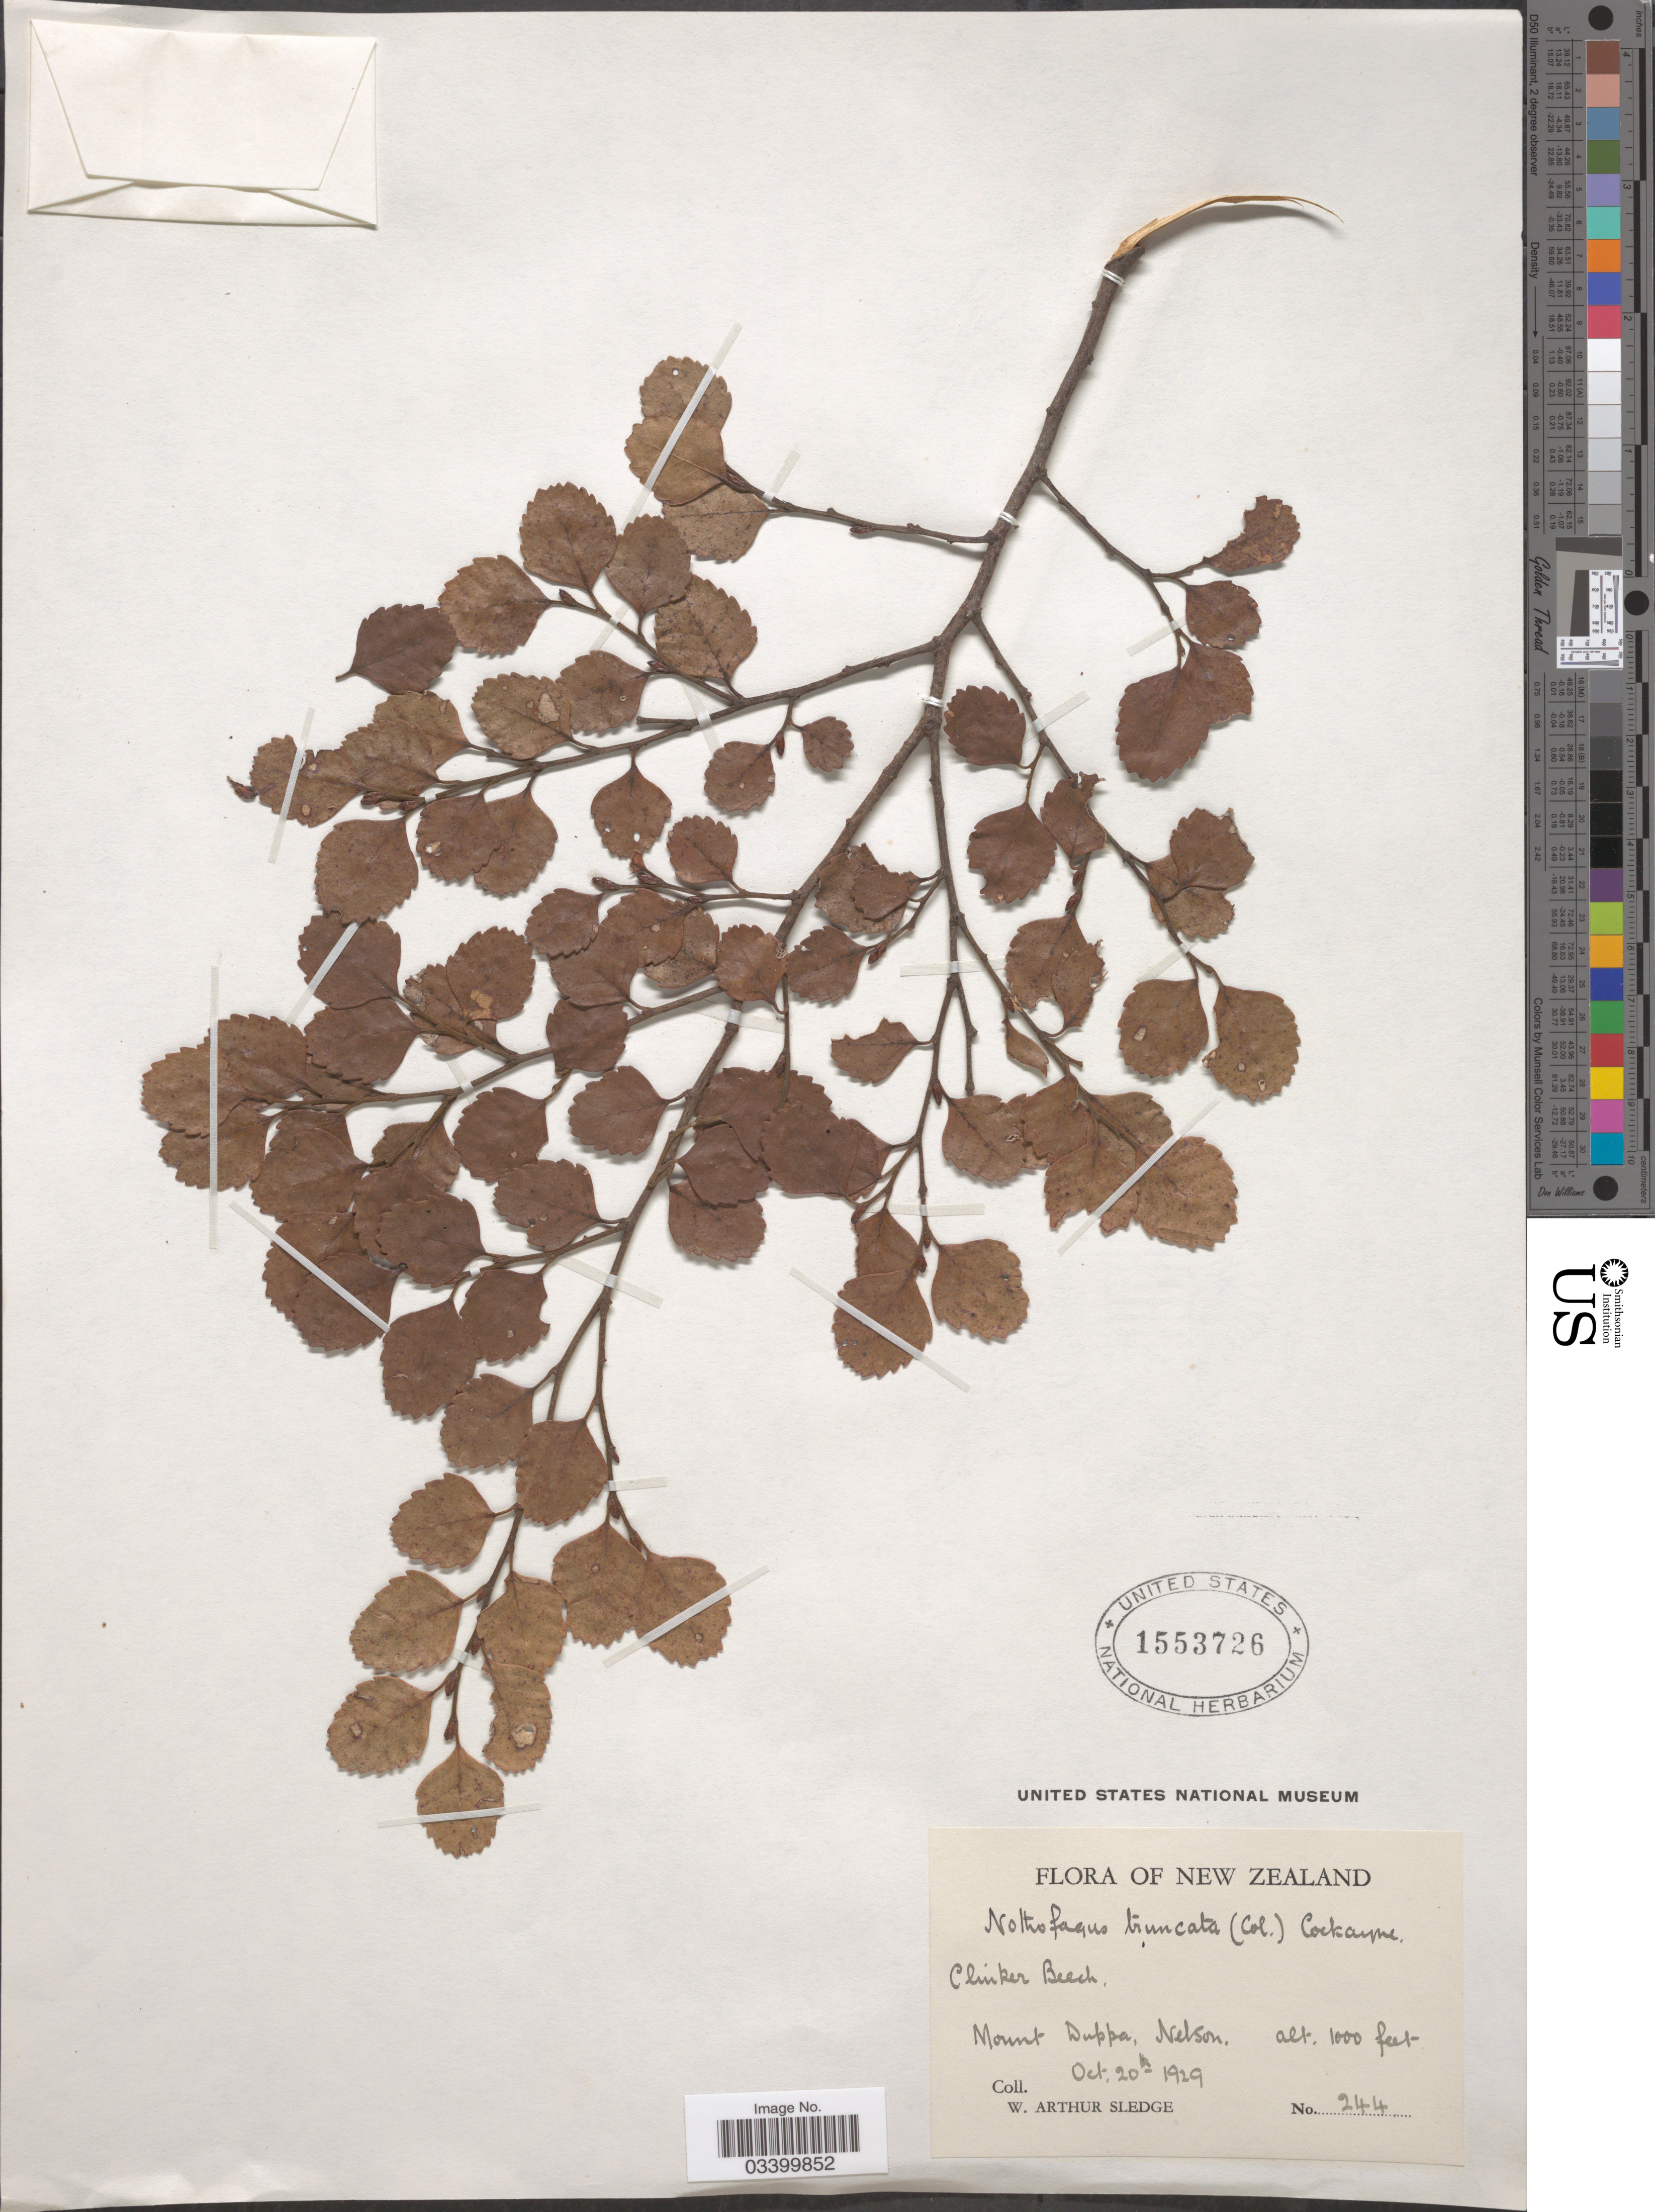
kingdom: Plantae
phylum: Tracheophyta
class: Magnoliopsida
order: Fagales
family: Nothofagaceae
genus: Nothofagus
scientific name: Nothofagus truncata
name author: (Colenso) Cockayne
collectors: W. A. Sledge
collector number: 244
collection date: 1929-10-20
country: New Zealand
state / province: Nelson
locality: Clinker Beech. [unsure placement] Mount Duppa.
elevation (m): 305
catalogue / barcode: US 1553726